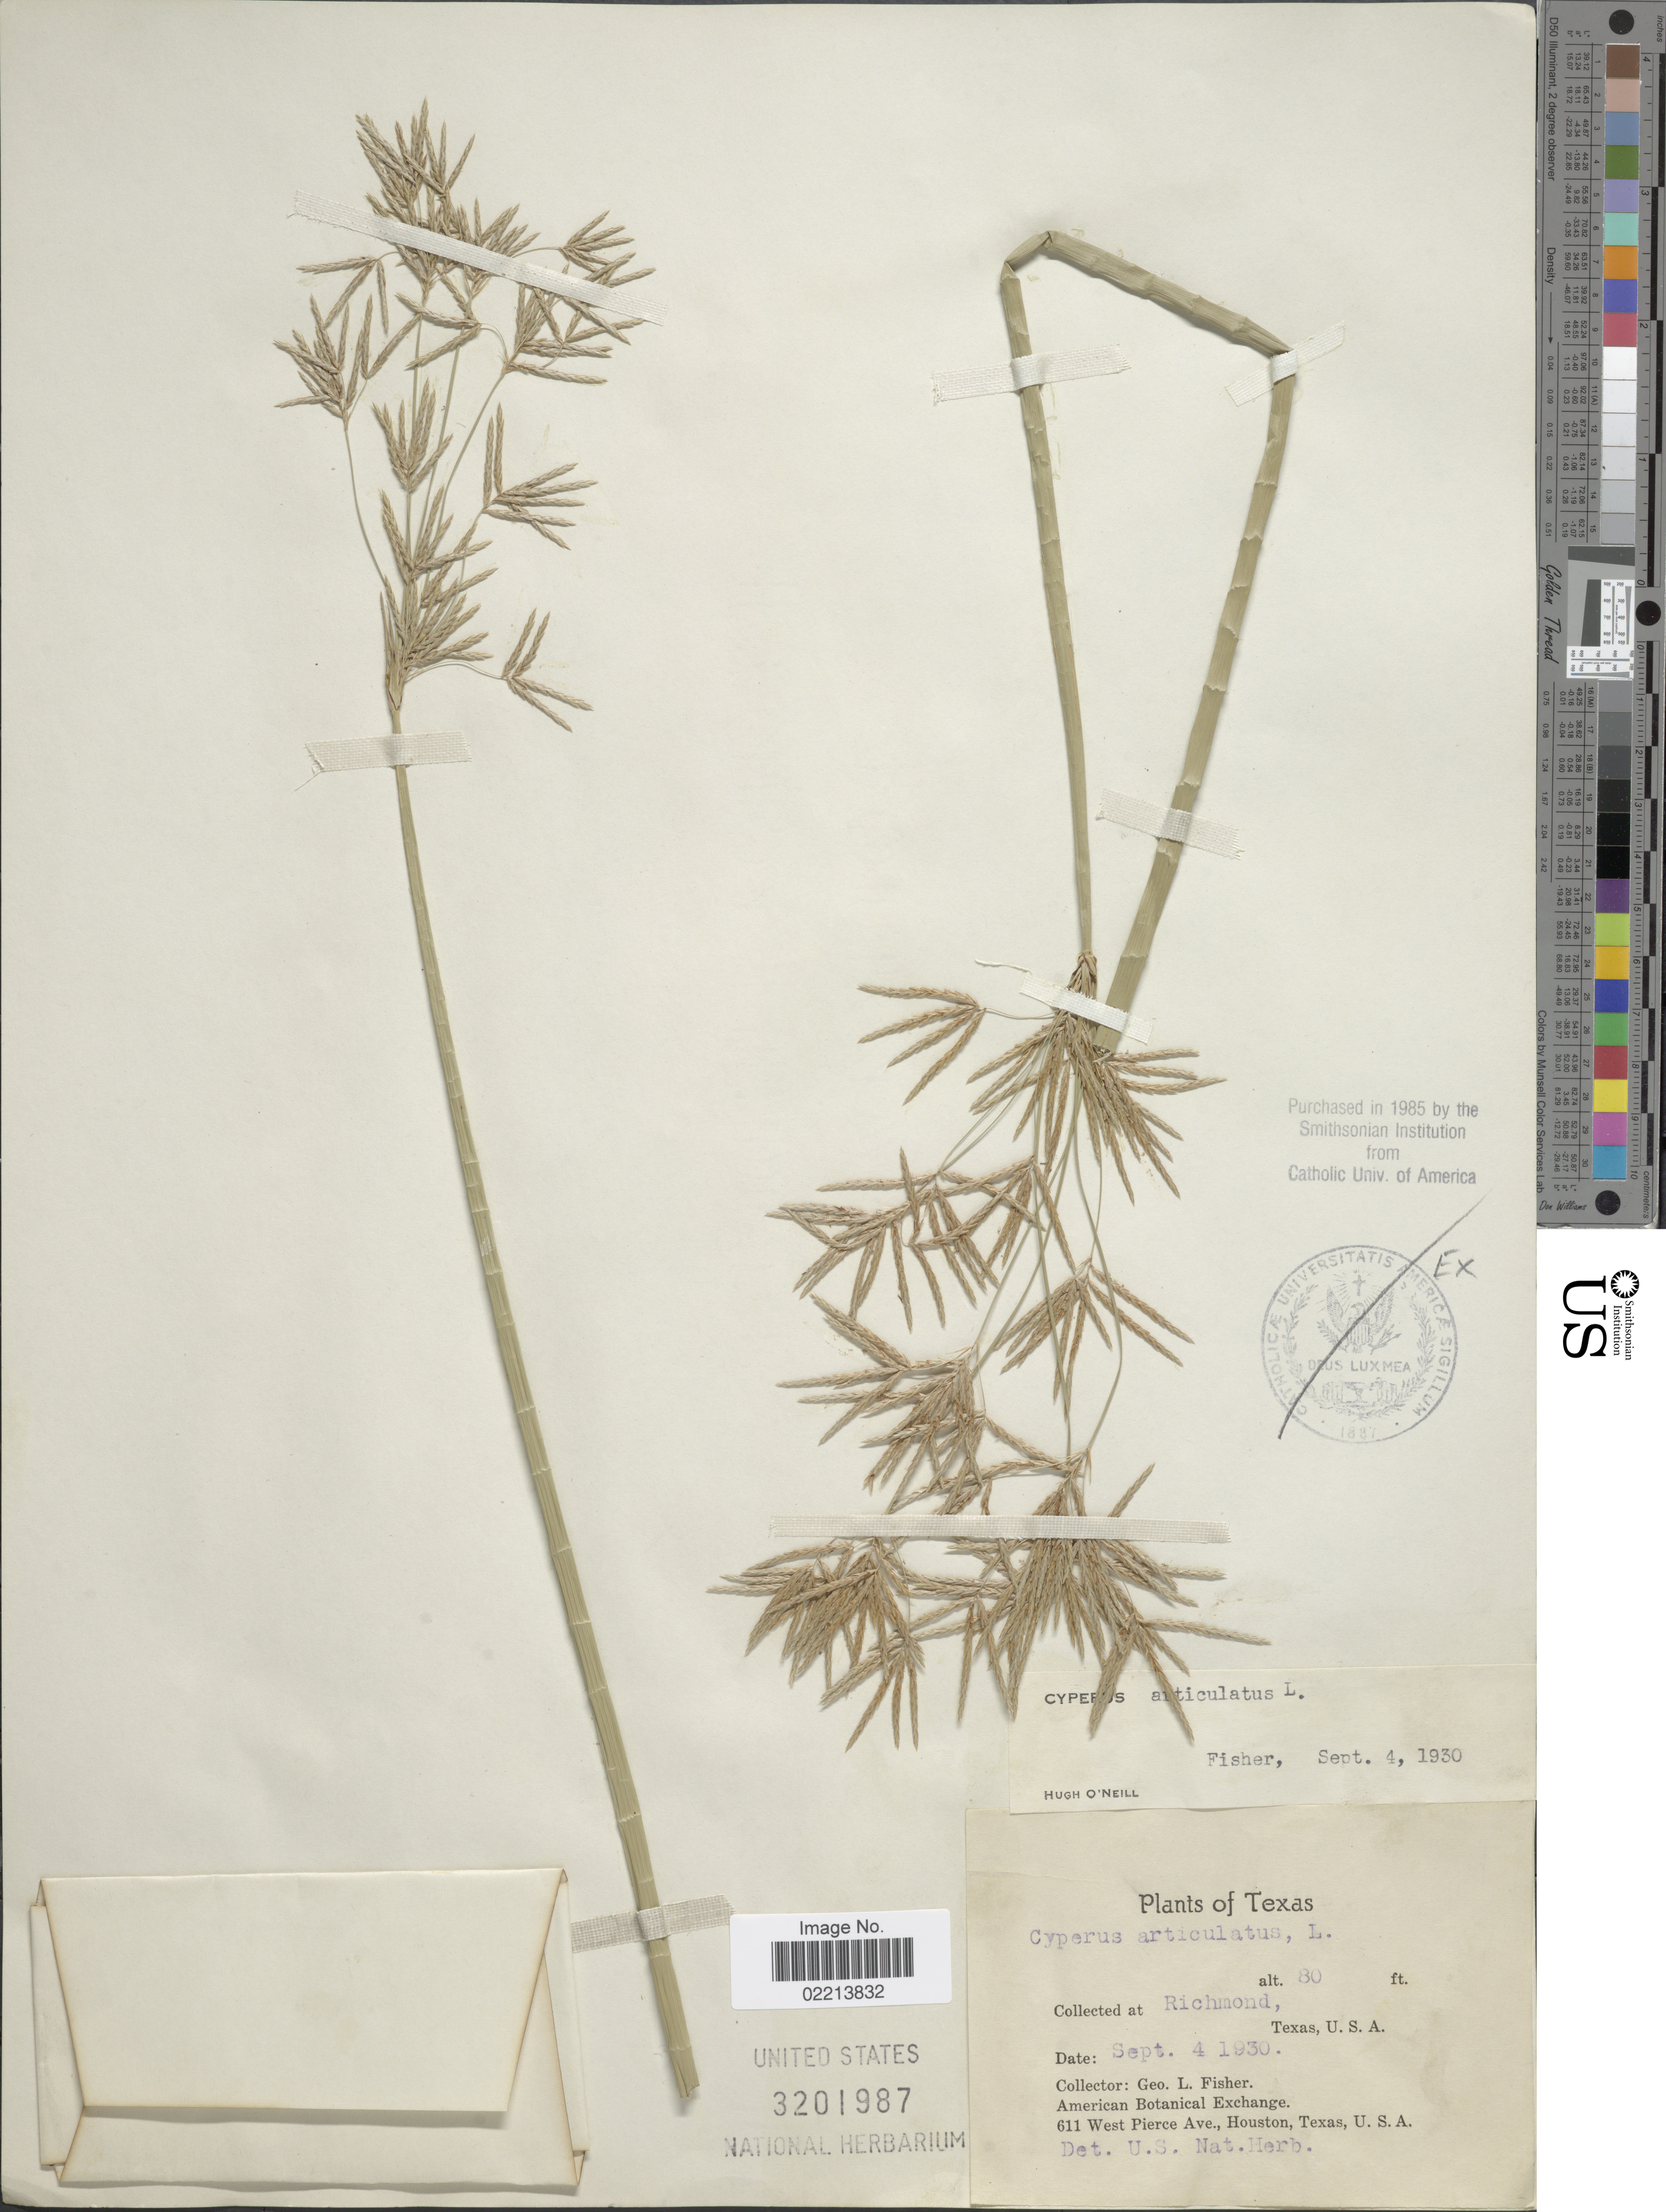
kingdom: Plantae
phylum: Tracheophyta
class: Liliopsida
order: Poales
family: Cyperaceae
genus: Cyperus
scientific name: Cyperus articulatus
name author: L.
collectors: G. L. Fisher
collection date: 1930-09-04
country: United States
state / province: Texas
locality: Richmond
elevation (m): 24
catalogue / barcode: US 3201987